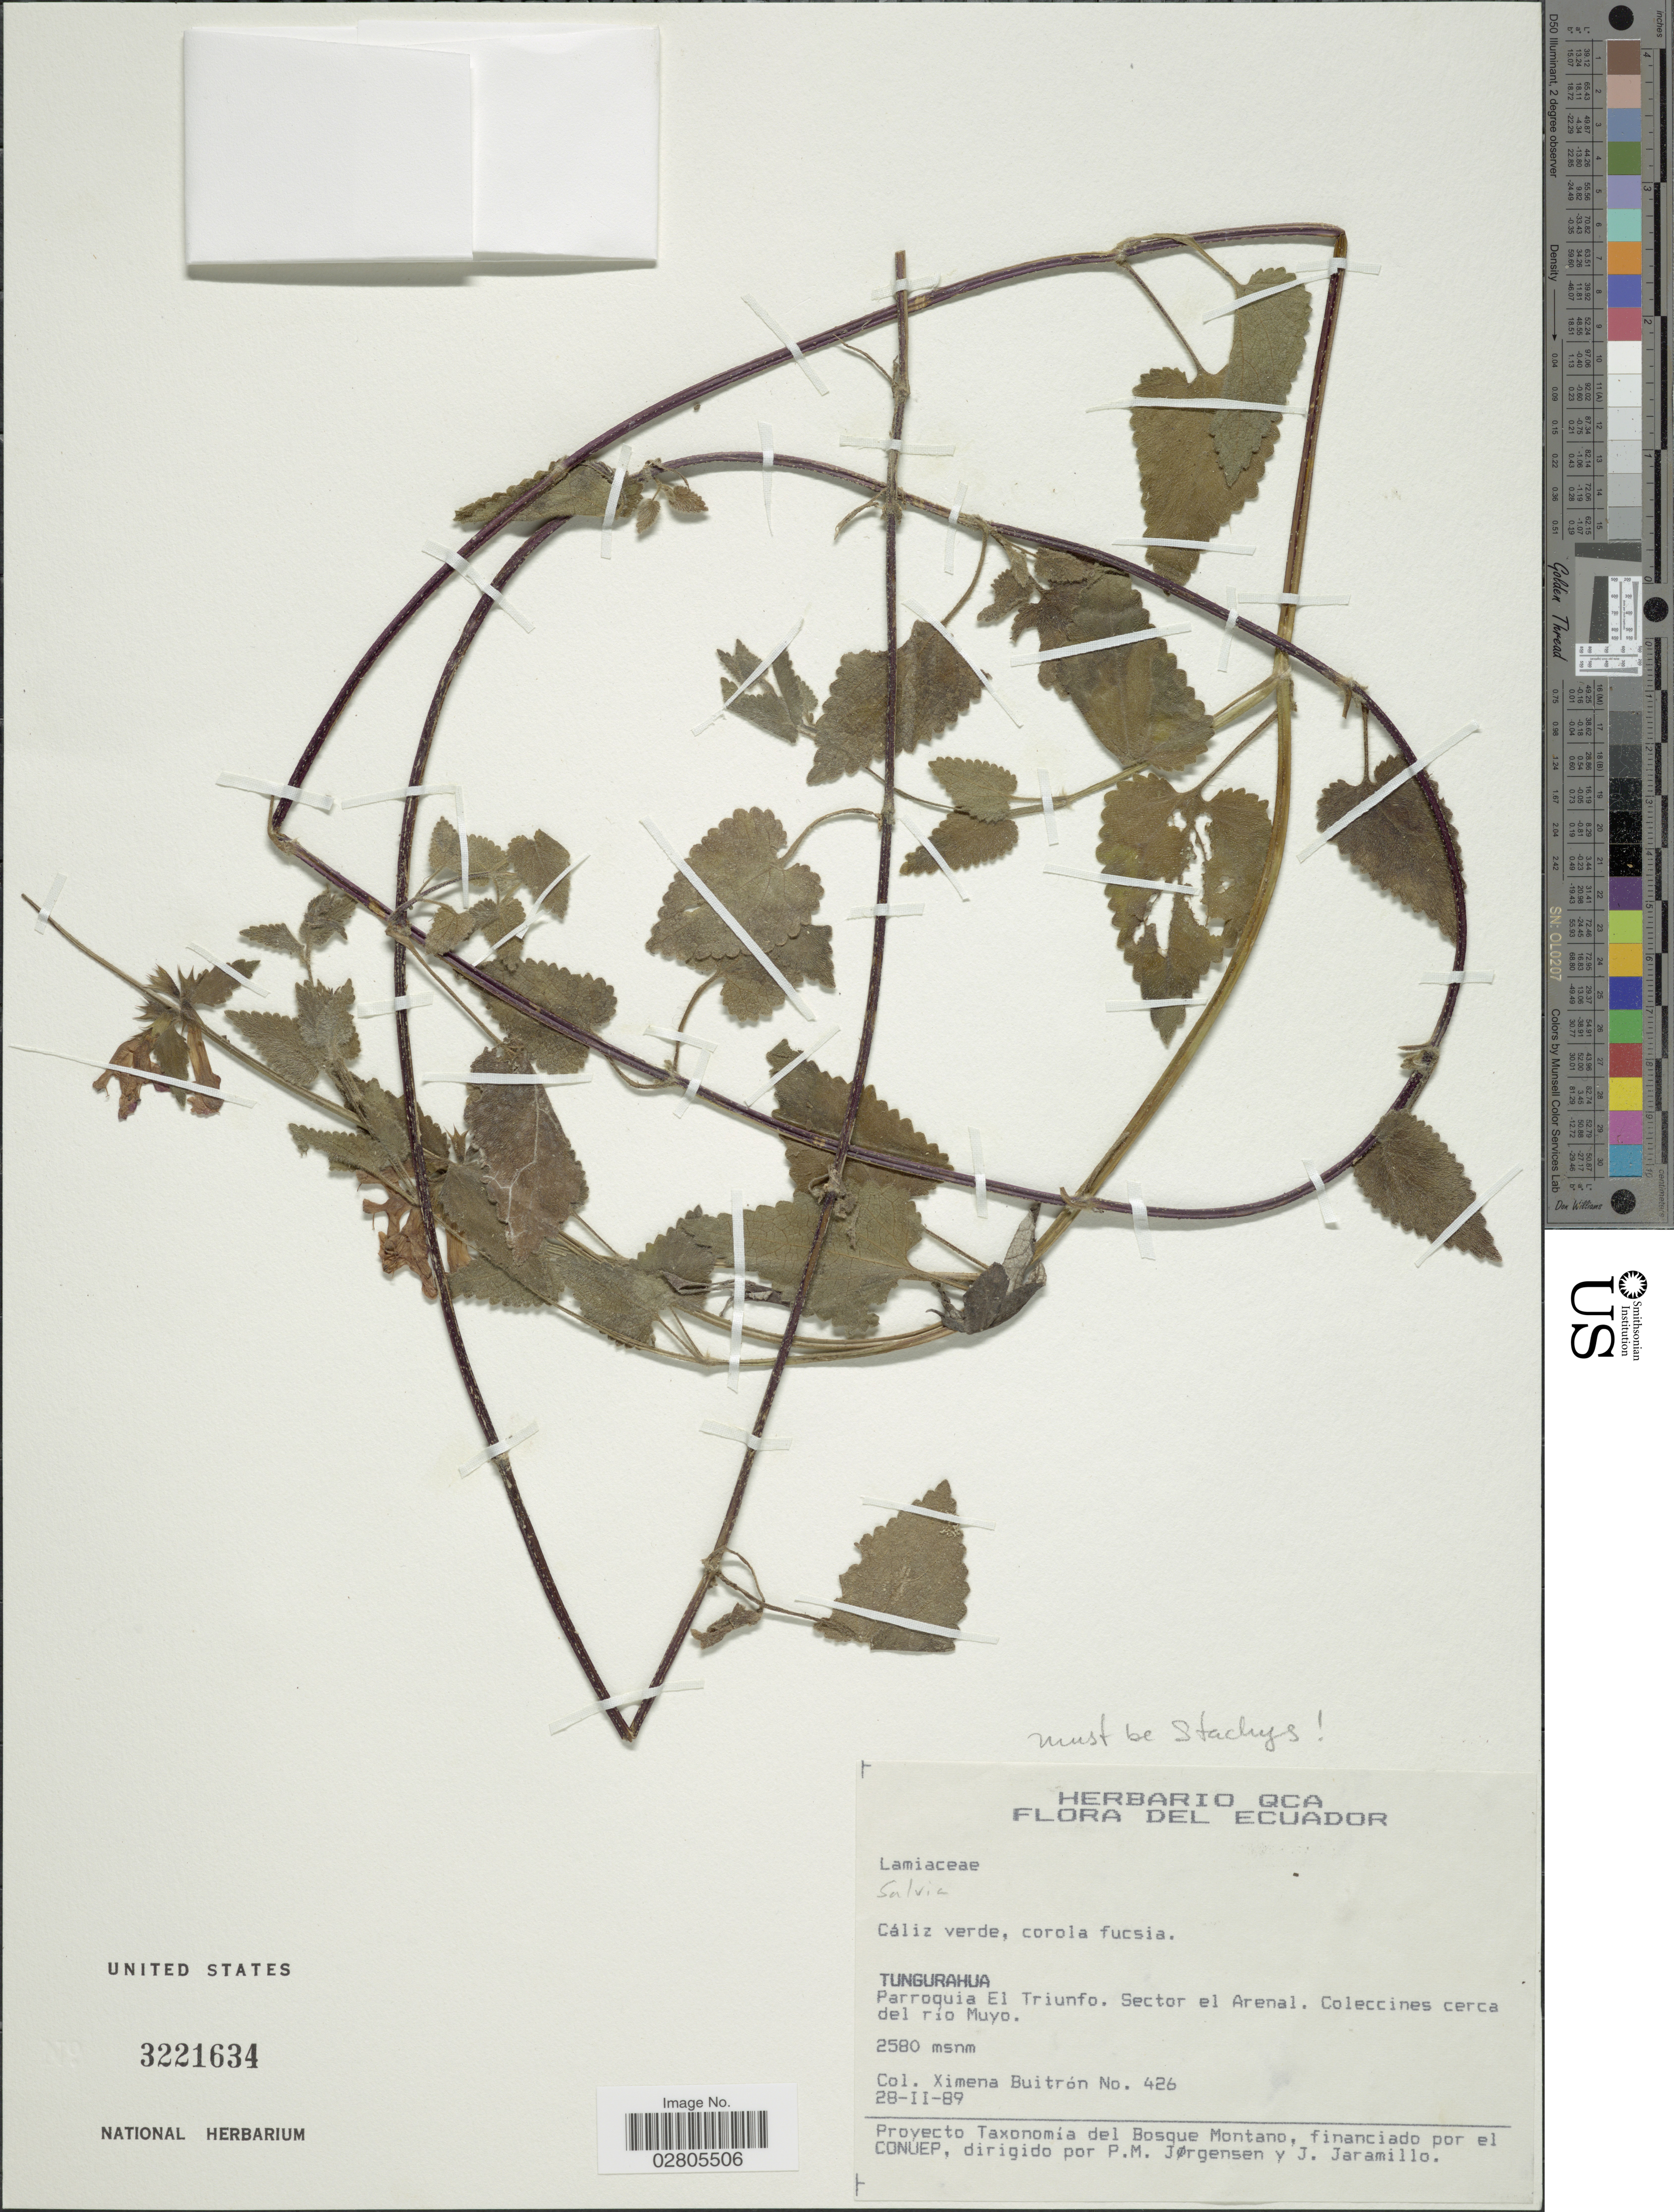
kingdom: Plantae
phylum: Tracheophyta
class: Magnoliopsida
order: Lamiales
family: Lamiaceae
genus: Salvia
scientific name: Salvia sp.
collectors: X. Buitrón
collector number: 426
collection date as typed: Transcribed d/m/y: 28/2/89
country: Ecuador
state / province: Tungurahua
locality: Parroquia El Triunfo. Sector el Arenal. Coleccines cerca del río Muyo.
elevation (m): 2580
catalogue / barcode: US 3221634